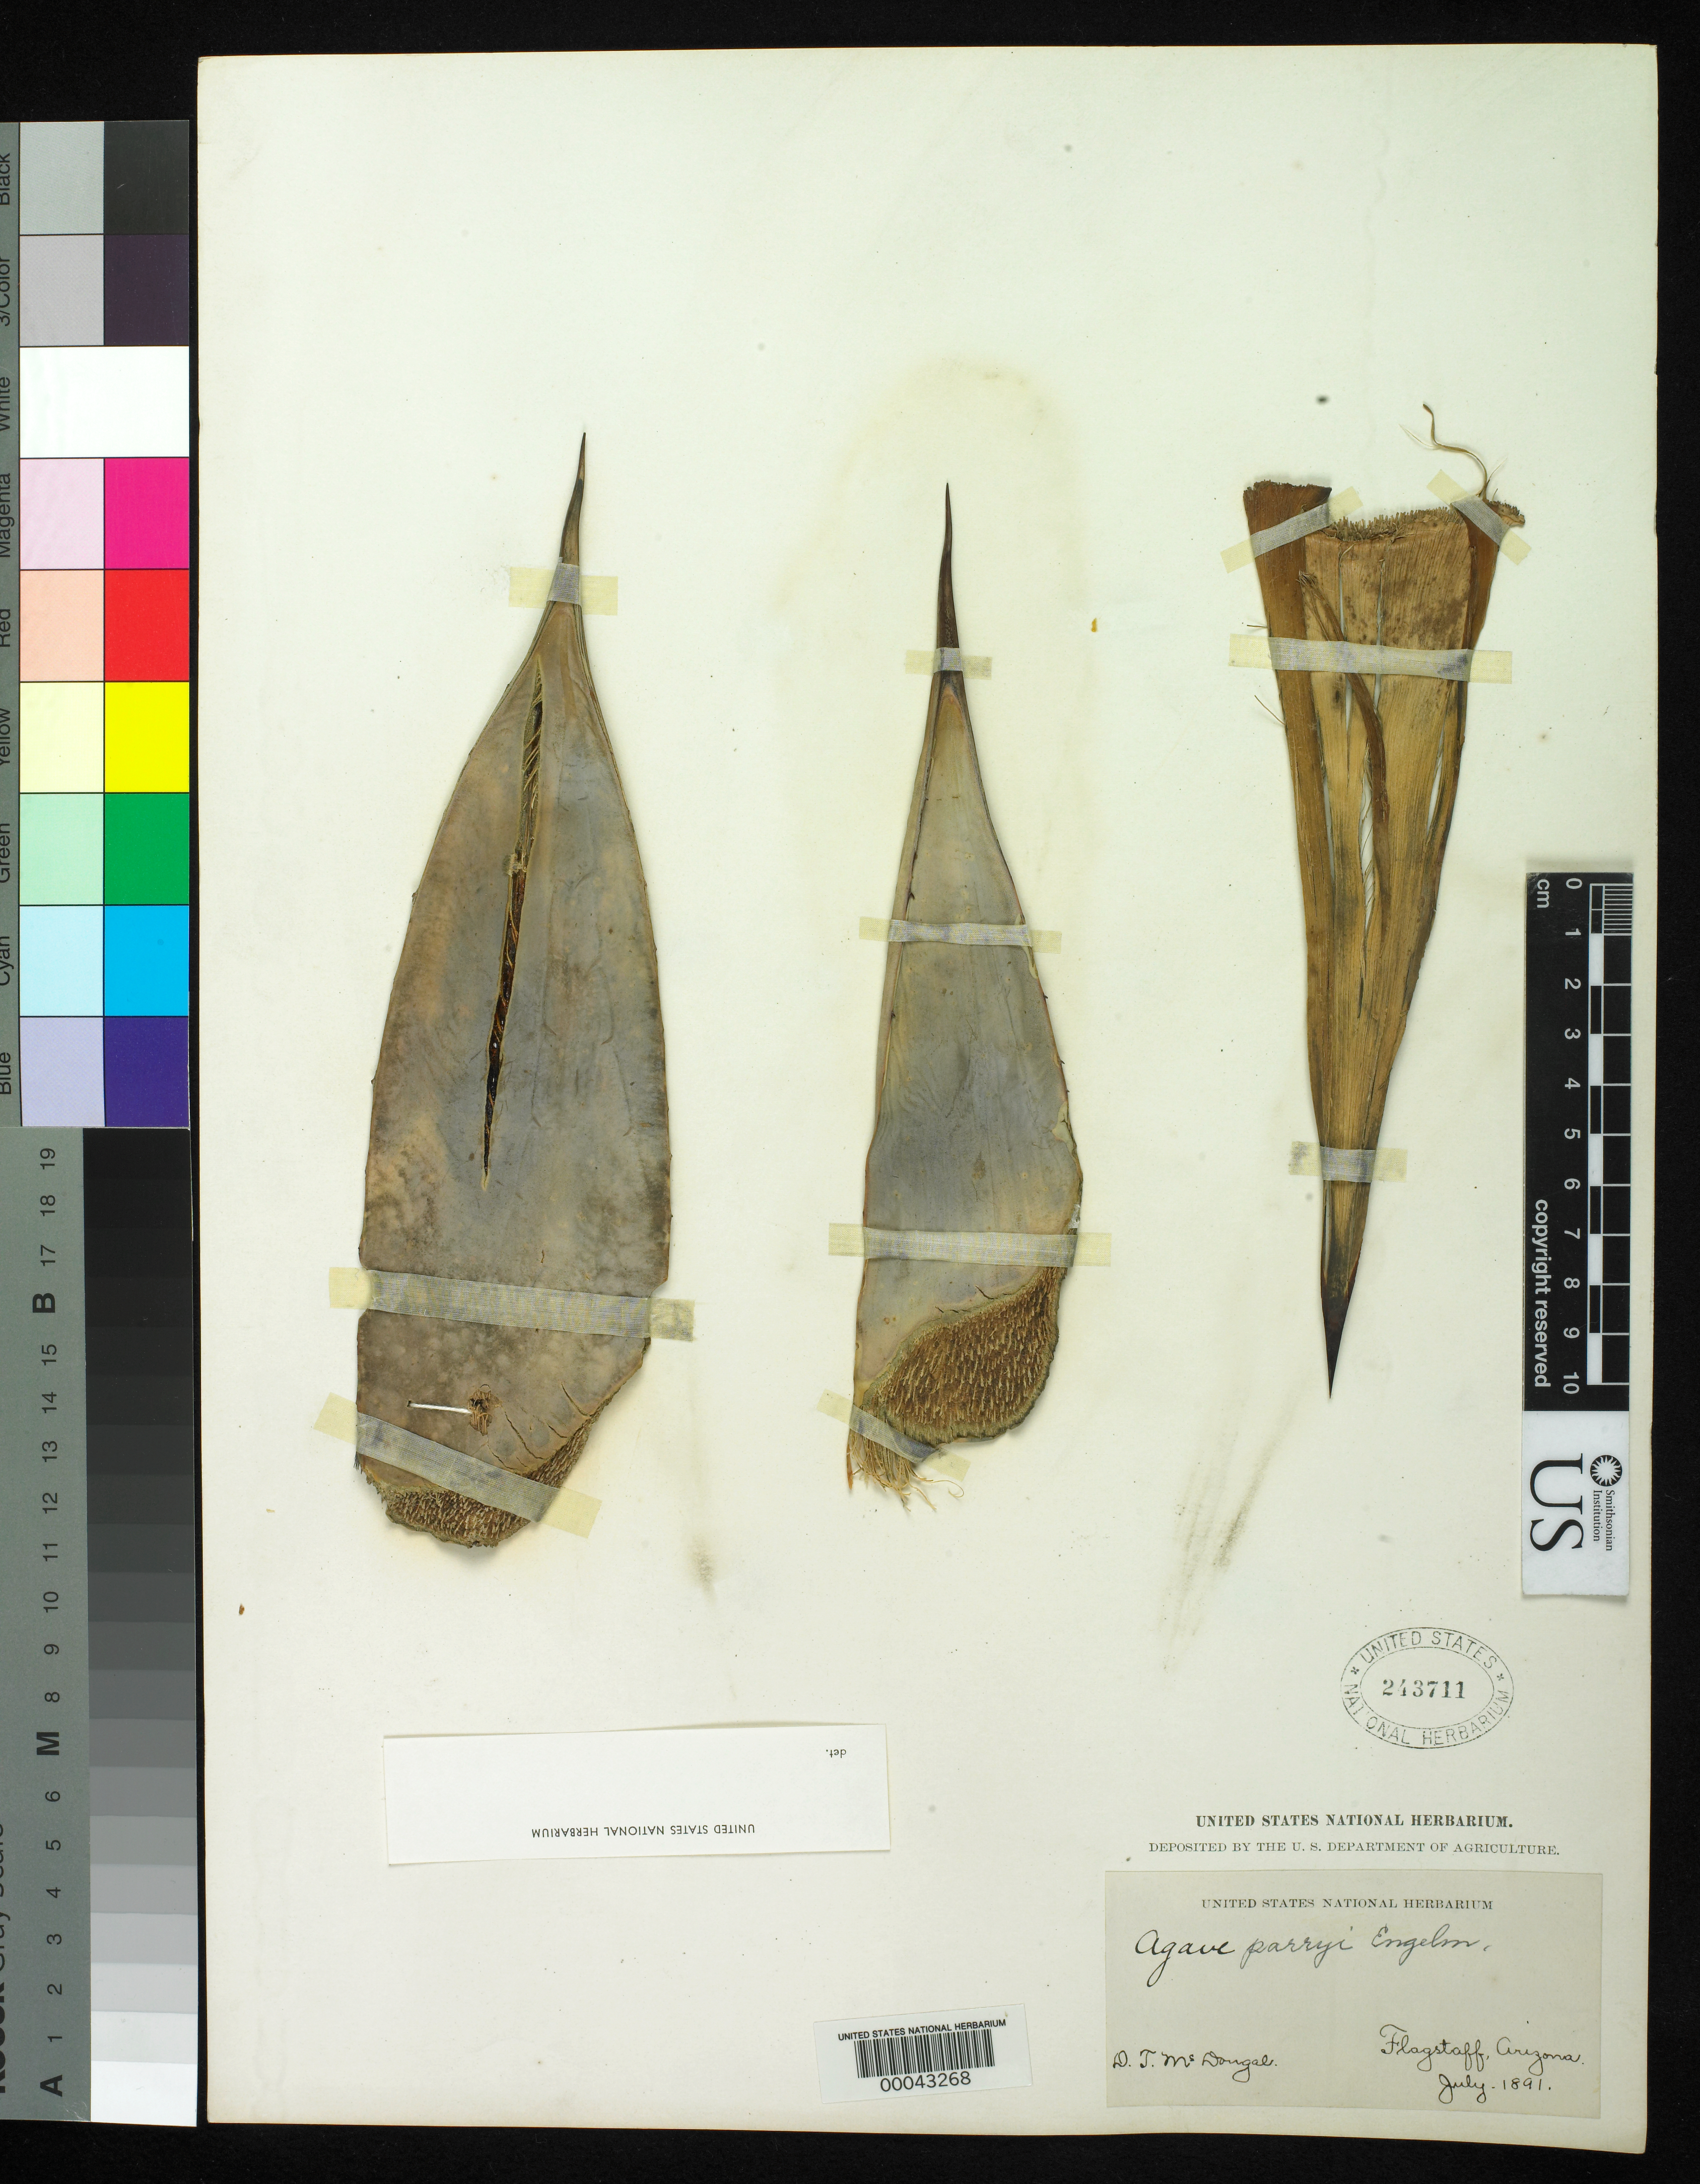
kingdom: Plantae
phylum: Tracheophyta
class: Liliopsida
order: Asparagales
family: Asparagaceae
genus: Agave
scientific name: Agave parryi var. couesii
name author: (Engelm. ex Trel.) Kearney & Peebles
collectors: D. T. MacDougal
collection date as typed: Jul 1891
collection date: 1891-07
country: United States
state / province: Arizona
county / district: Coconino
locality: Flagstaff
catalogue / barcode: US 213711